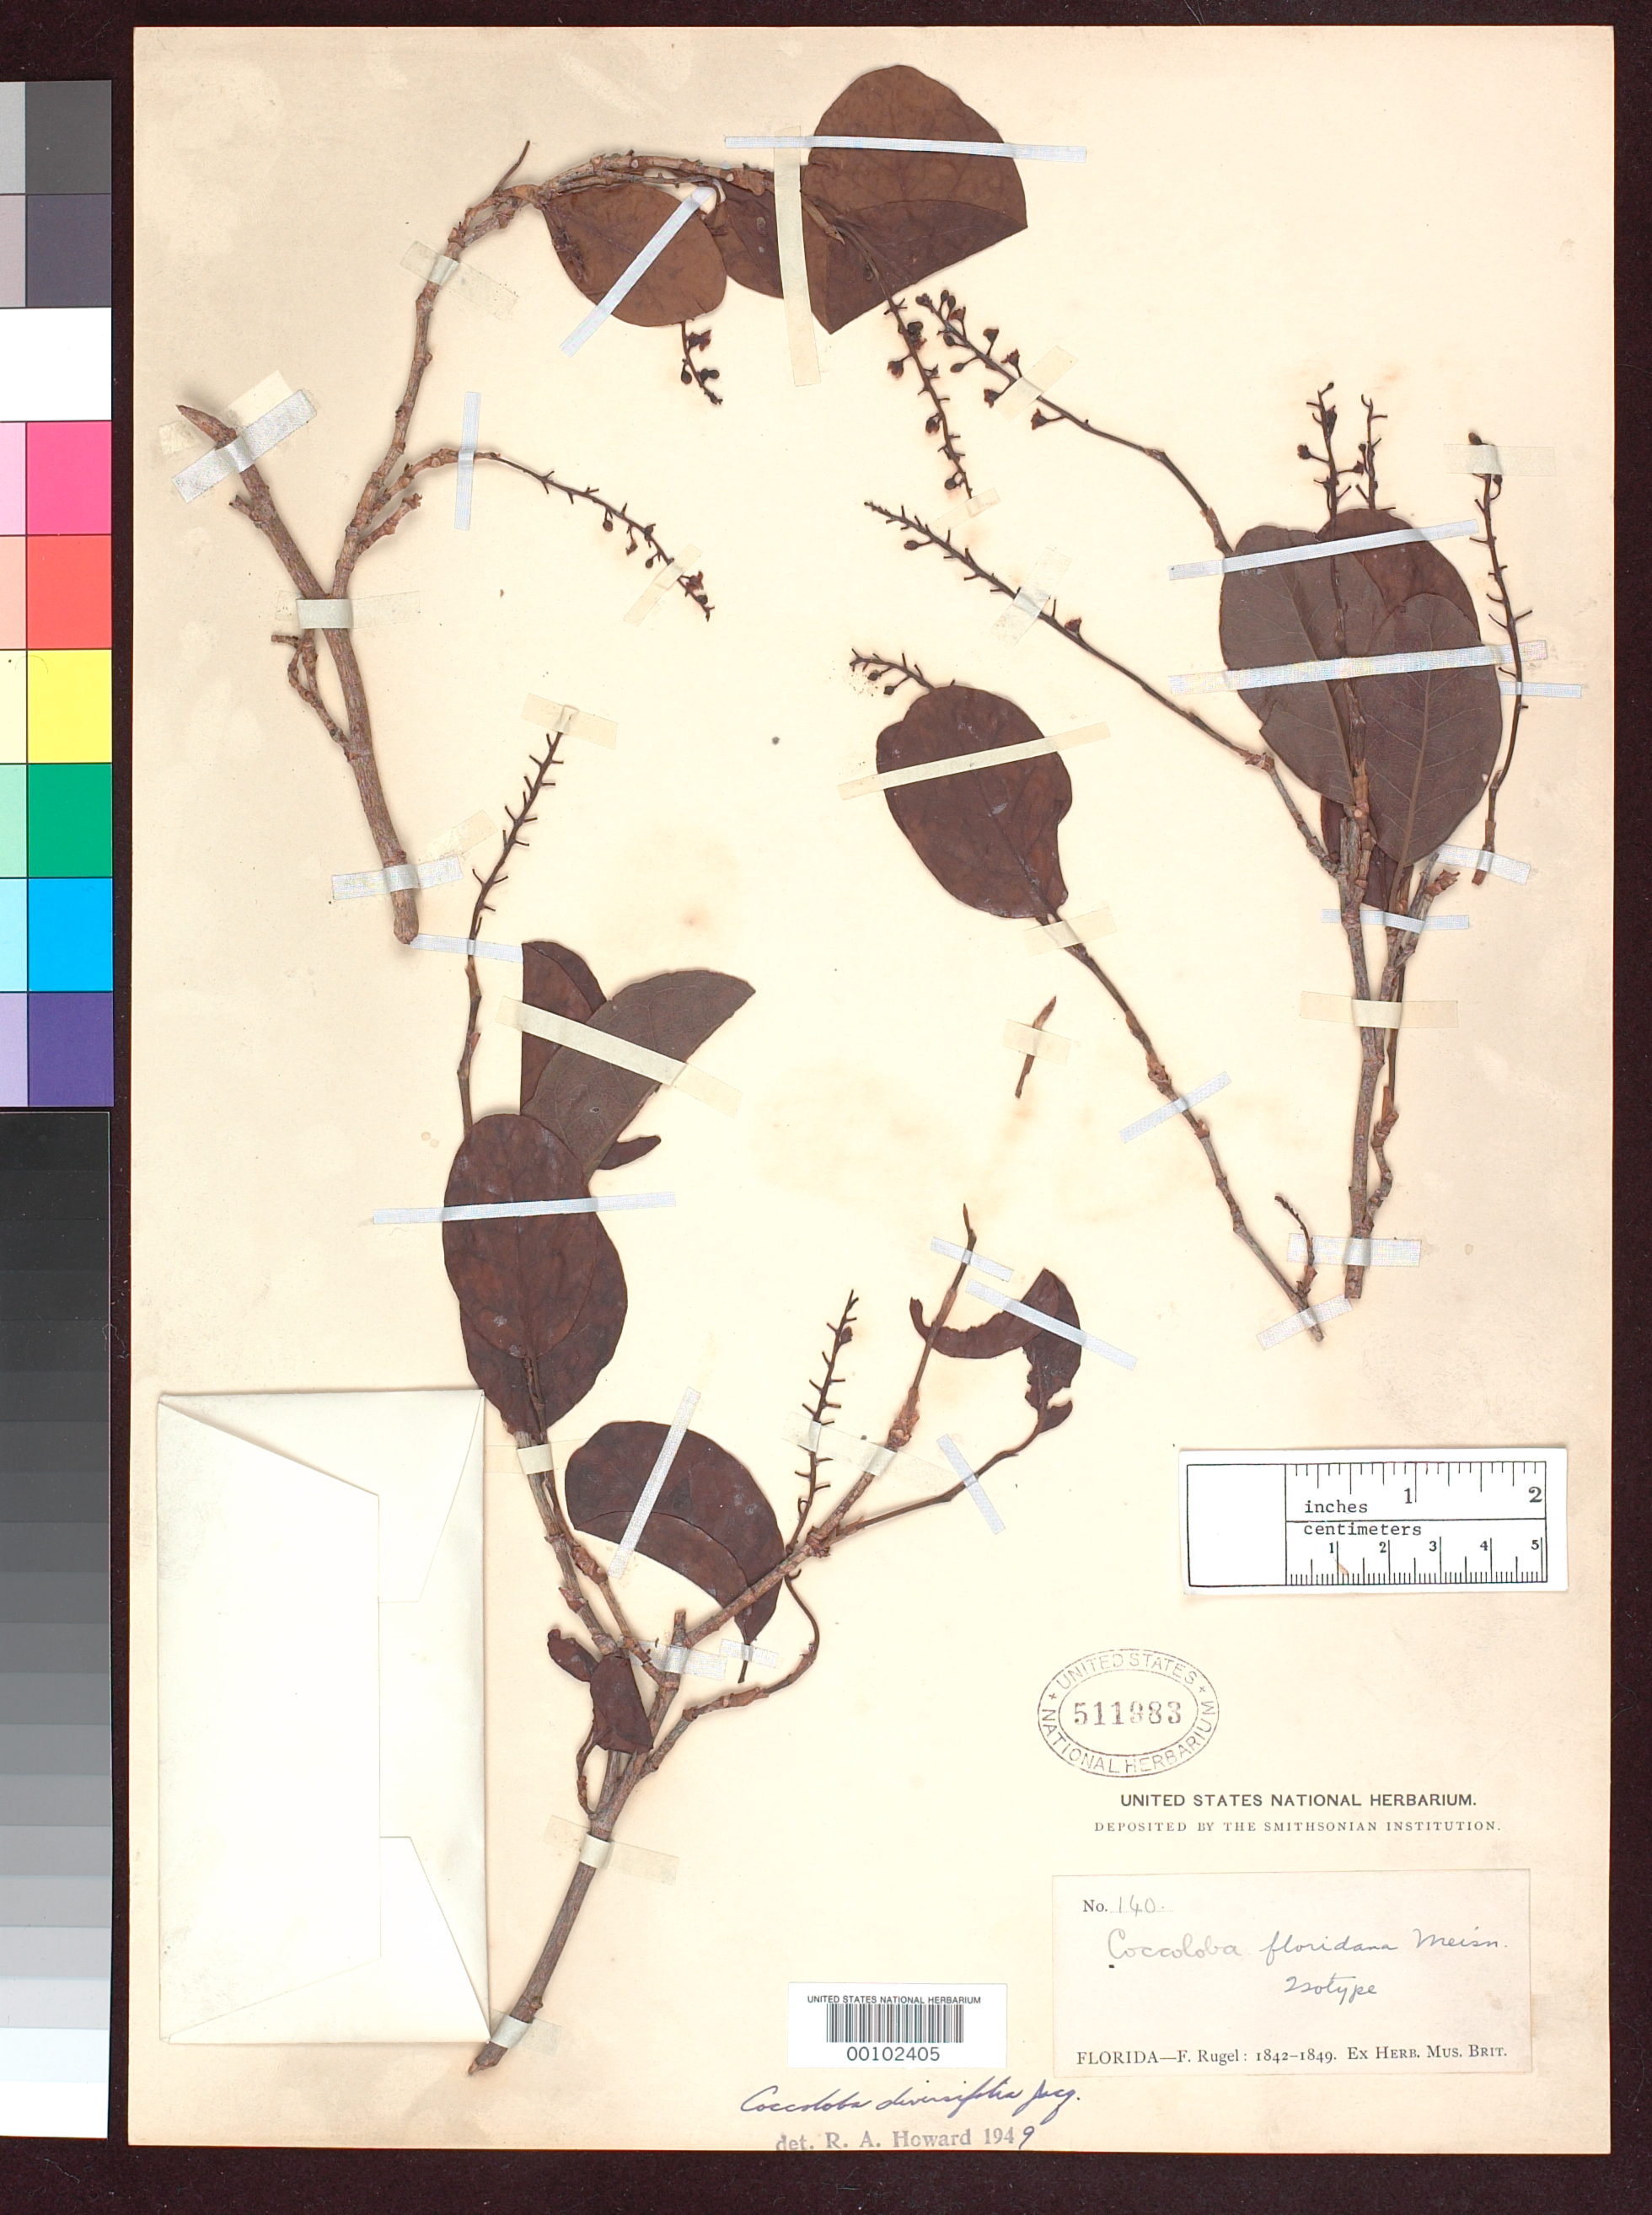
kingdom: Plantae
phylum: Tracheophyta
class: Magnoliopsida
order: Caryophyllales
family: Polygonaceae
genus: Coccoloba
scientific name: Coccoloba floridana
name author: Meisn. in DC.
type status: Isotype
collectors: F. Rugel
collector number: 140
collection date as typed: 1842 to -- --- 1849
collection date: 1842/1849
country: United States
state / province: Florida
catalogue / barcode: US 511983